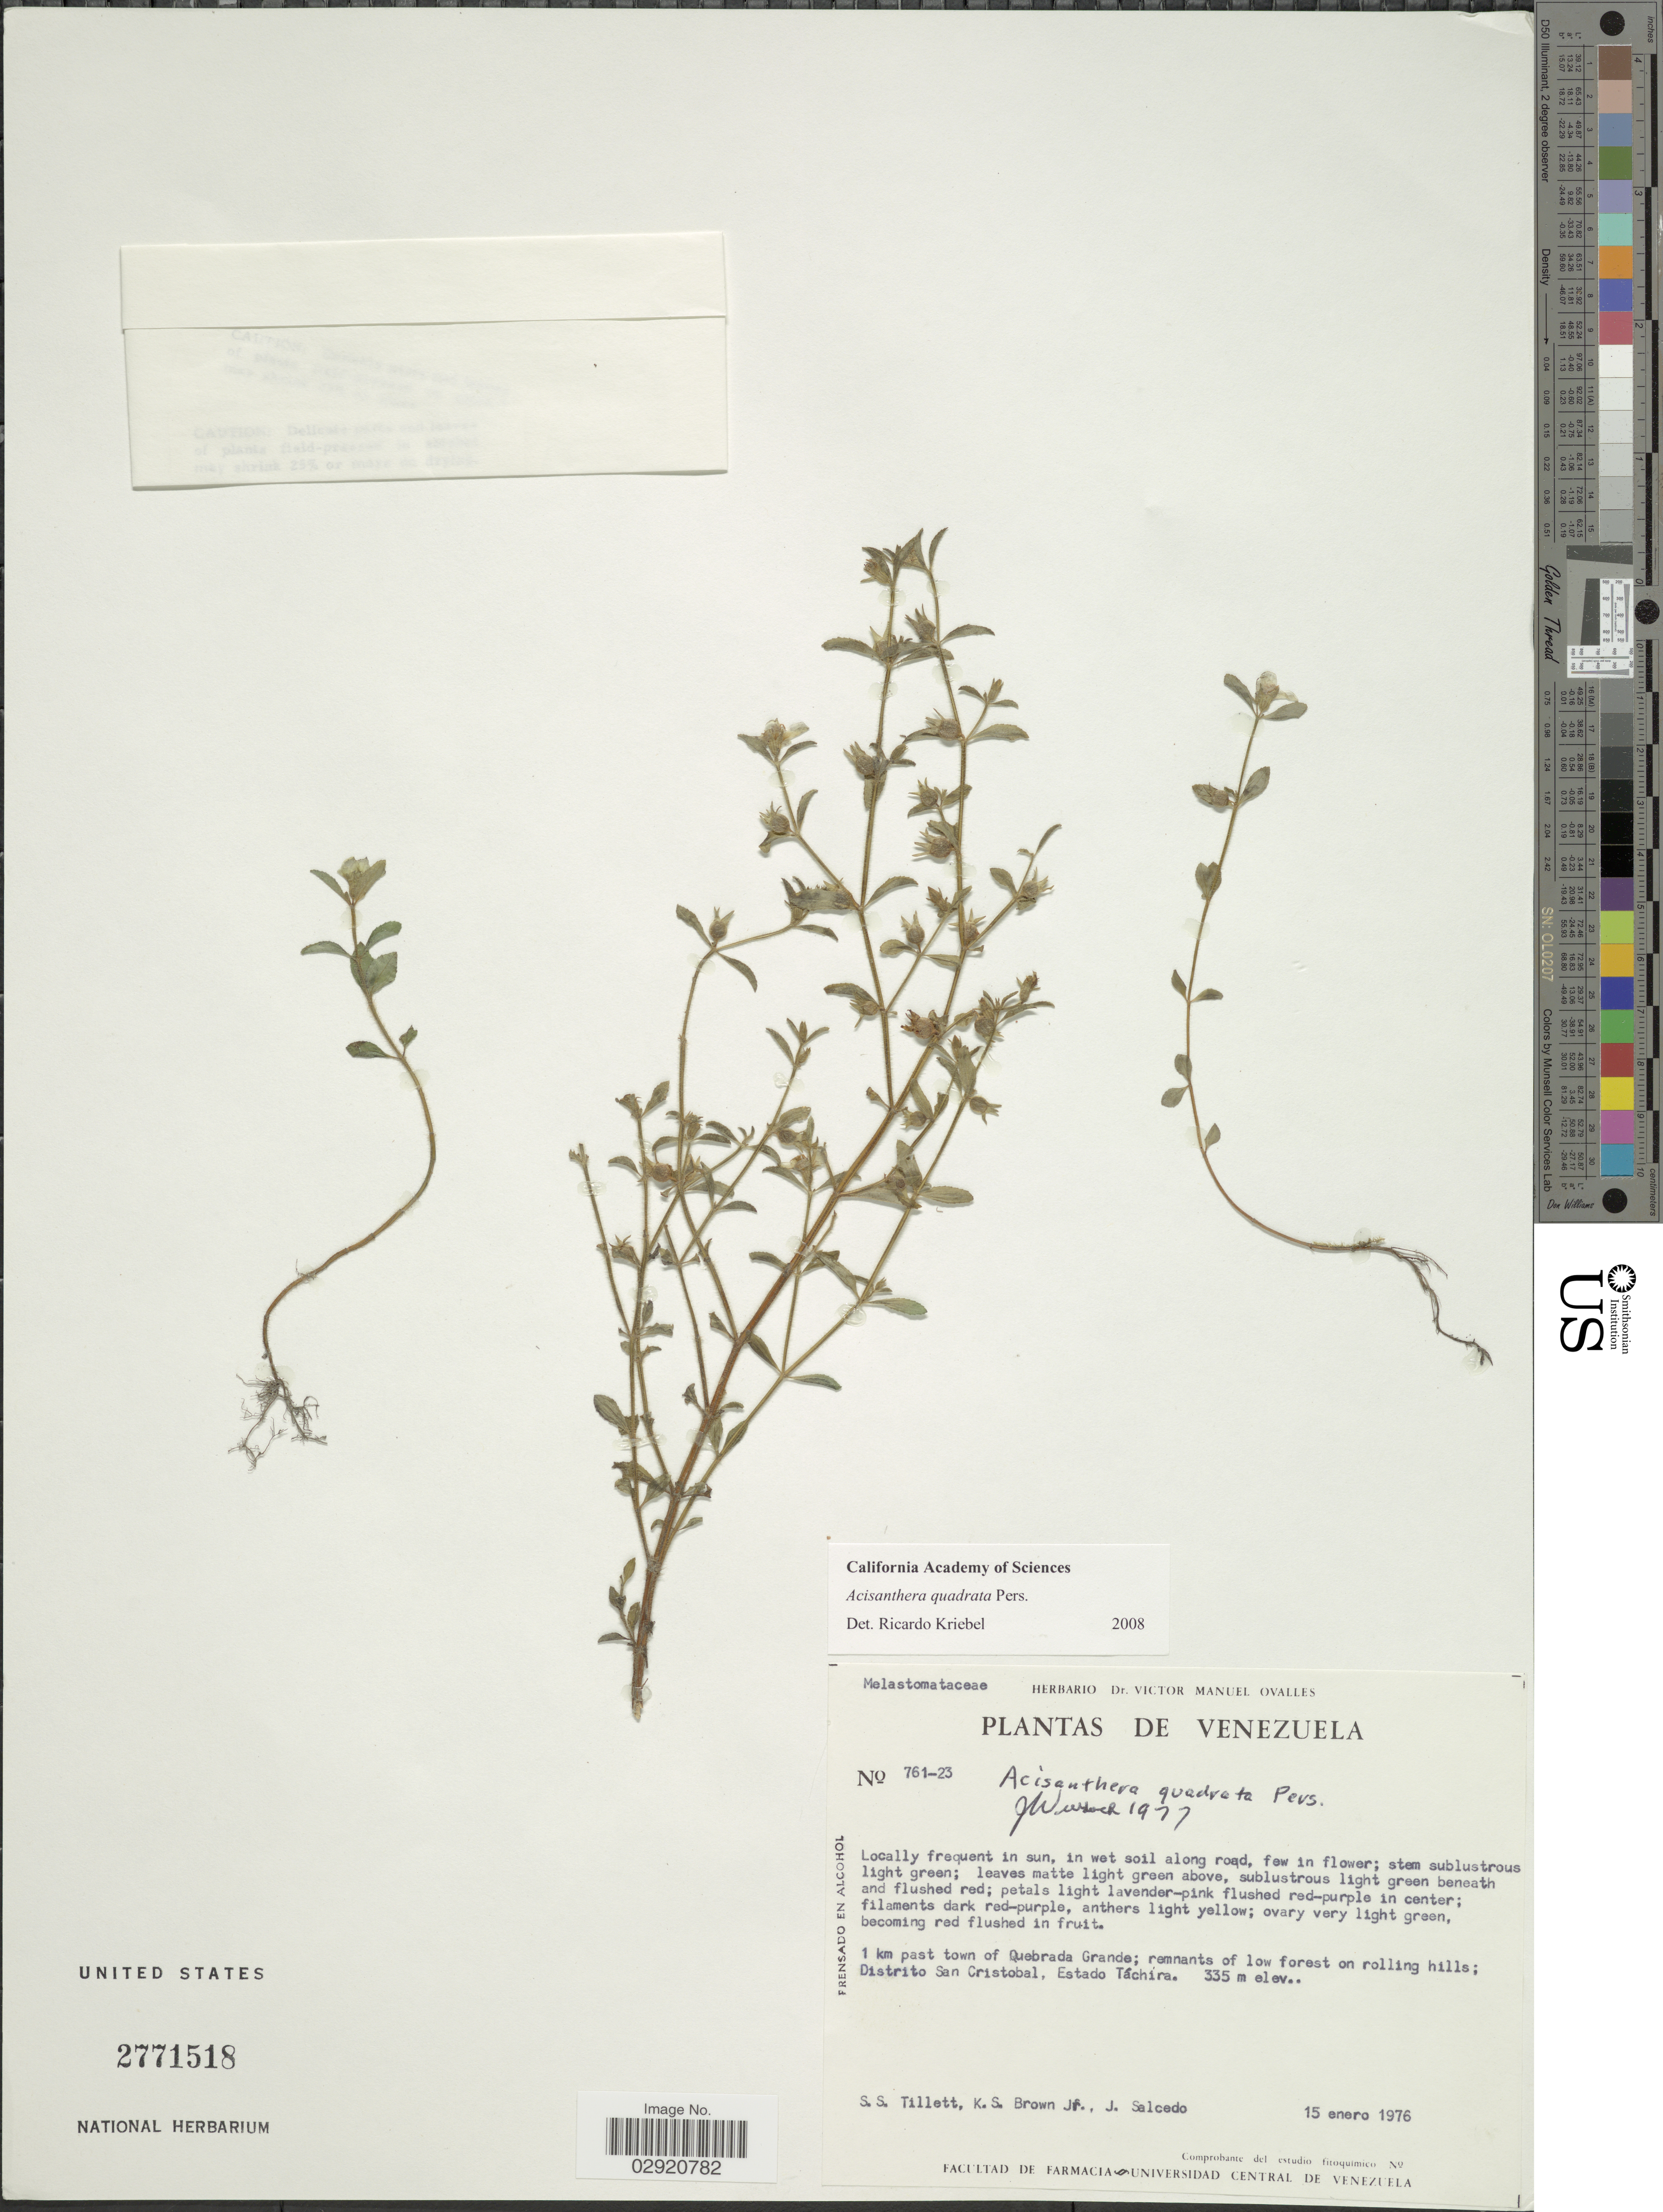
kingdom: Plantae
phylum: Tracheophyta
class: Magnoliopsida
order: Myrtales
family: Melastomataceae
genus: Acisanthera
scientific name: Acisanthera erecta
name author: Gleason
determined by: Nunes da Silva, Diego, (RB), Jardim Botanico do Rio de Janeiro - Herbario (BRAZIL)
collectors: S. S. Tillett, K. Brown Jr. & J. Salcedo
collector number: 761-23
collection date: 1976-01-15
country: Venezuela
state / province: Tachira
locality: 1 km past town of Quebrada Grande. Distrito San Cristobal.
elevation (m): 335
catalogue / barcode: US 2771518